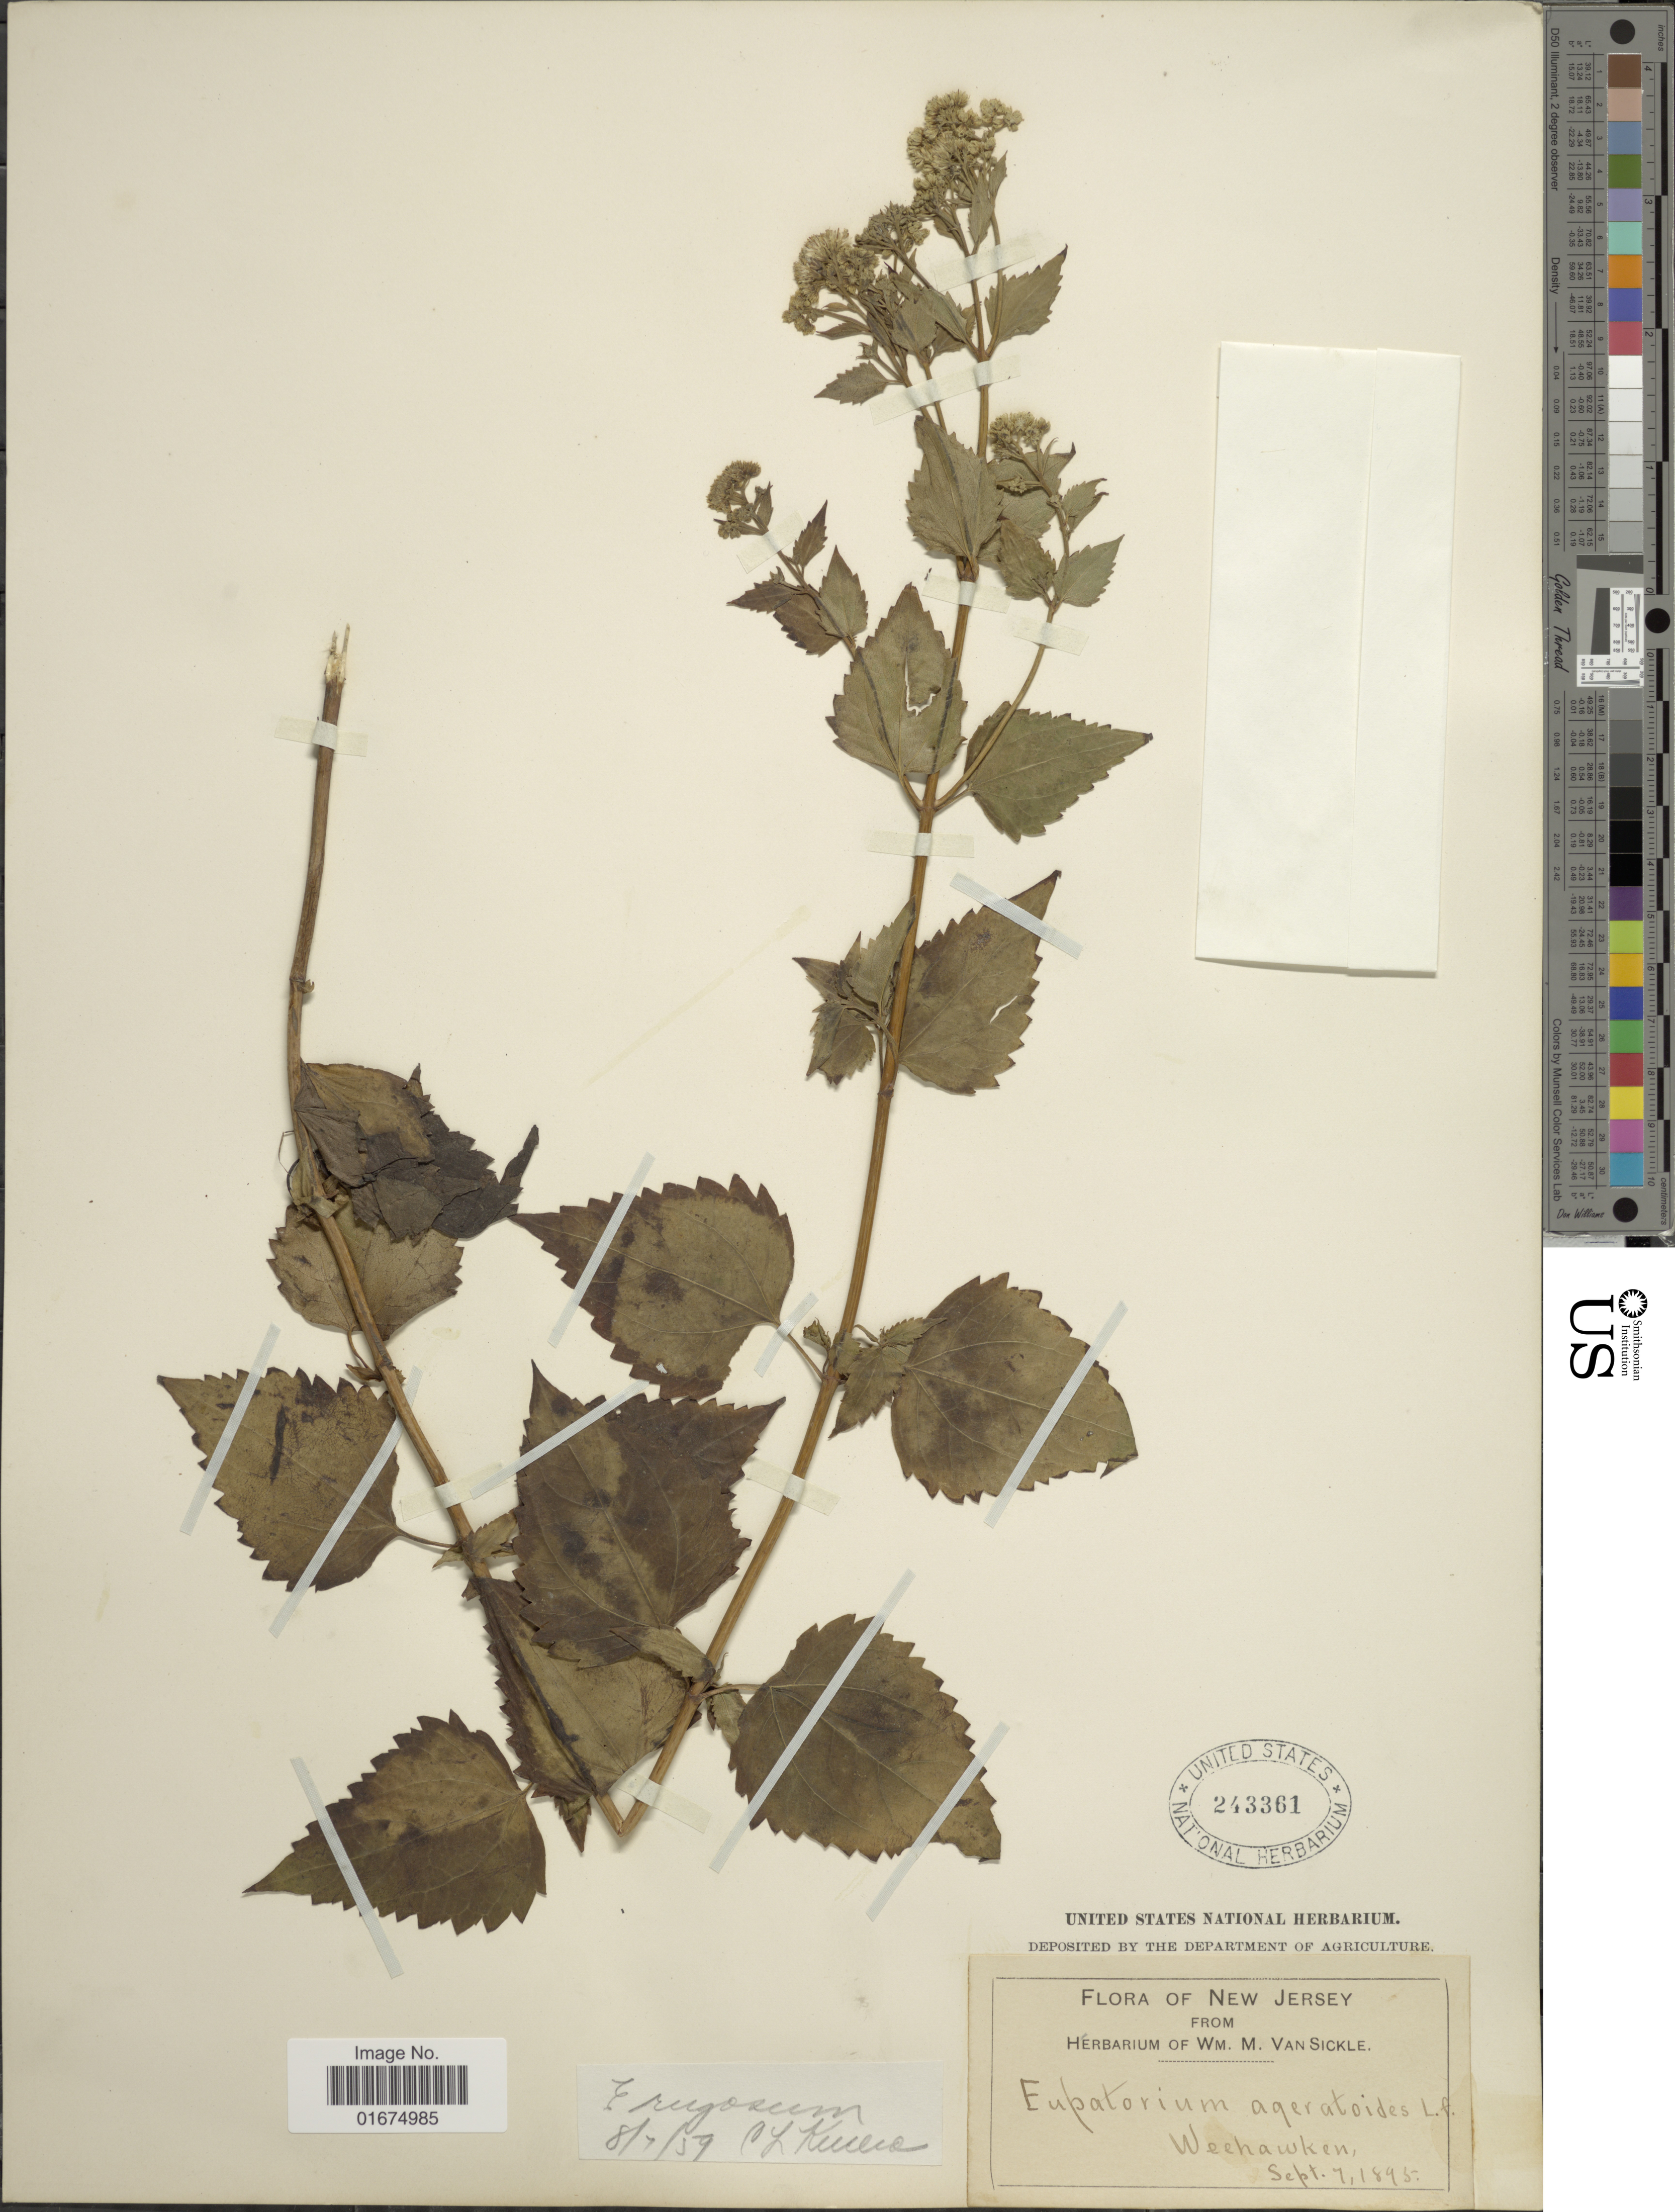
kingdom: Plantae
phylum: Tracheophyta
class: Magnoliopsida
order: Asterales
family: Asteraceae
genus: Ageratina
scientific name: Ageratina altissima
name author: (L.) R.M. King & H. Rob.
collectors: ex herb. Wm. M. Van Sickle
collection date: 1895-09-07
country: United States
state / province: New Jersey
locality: Weehawken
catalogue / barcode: US 243361